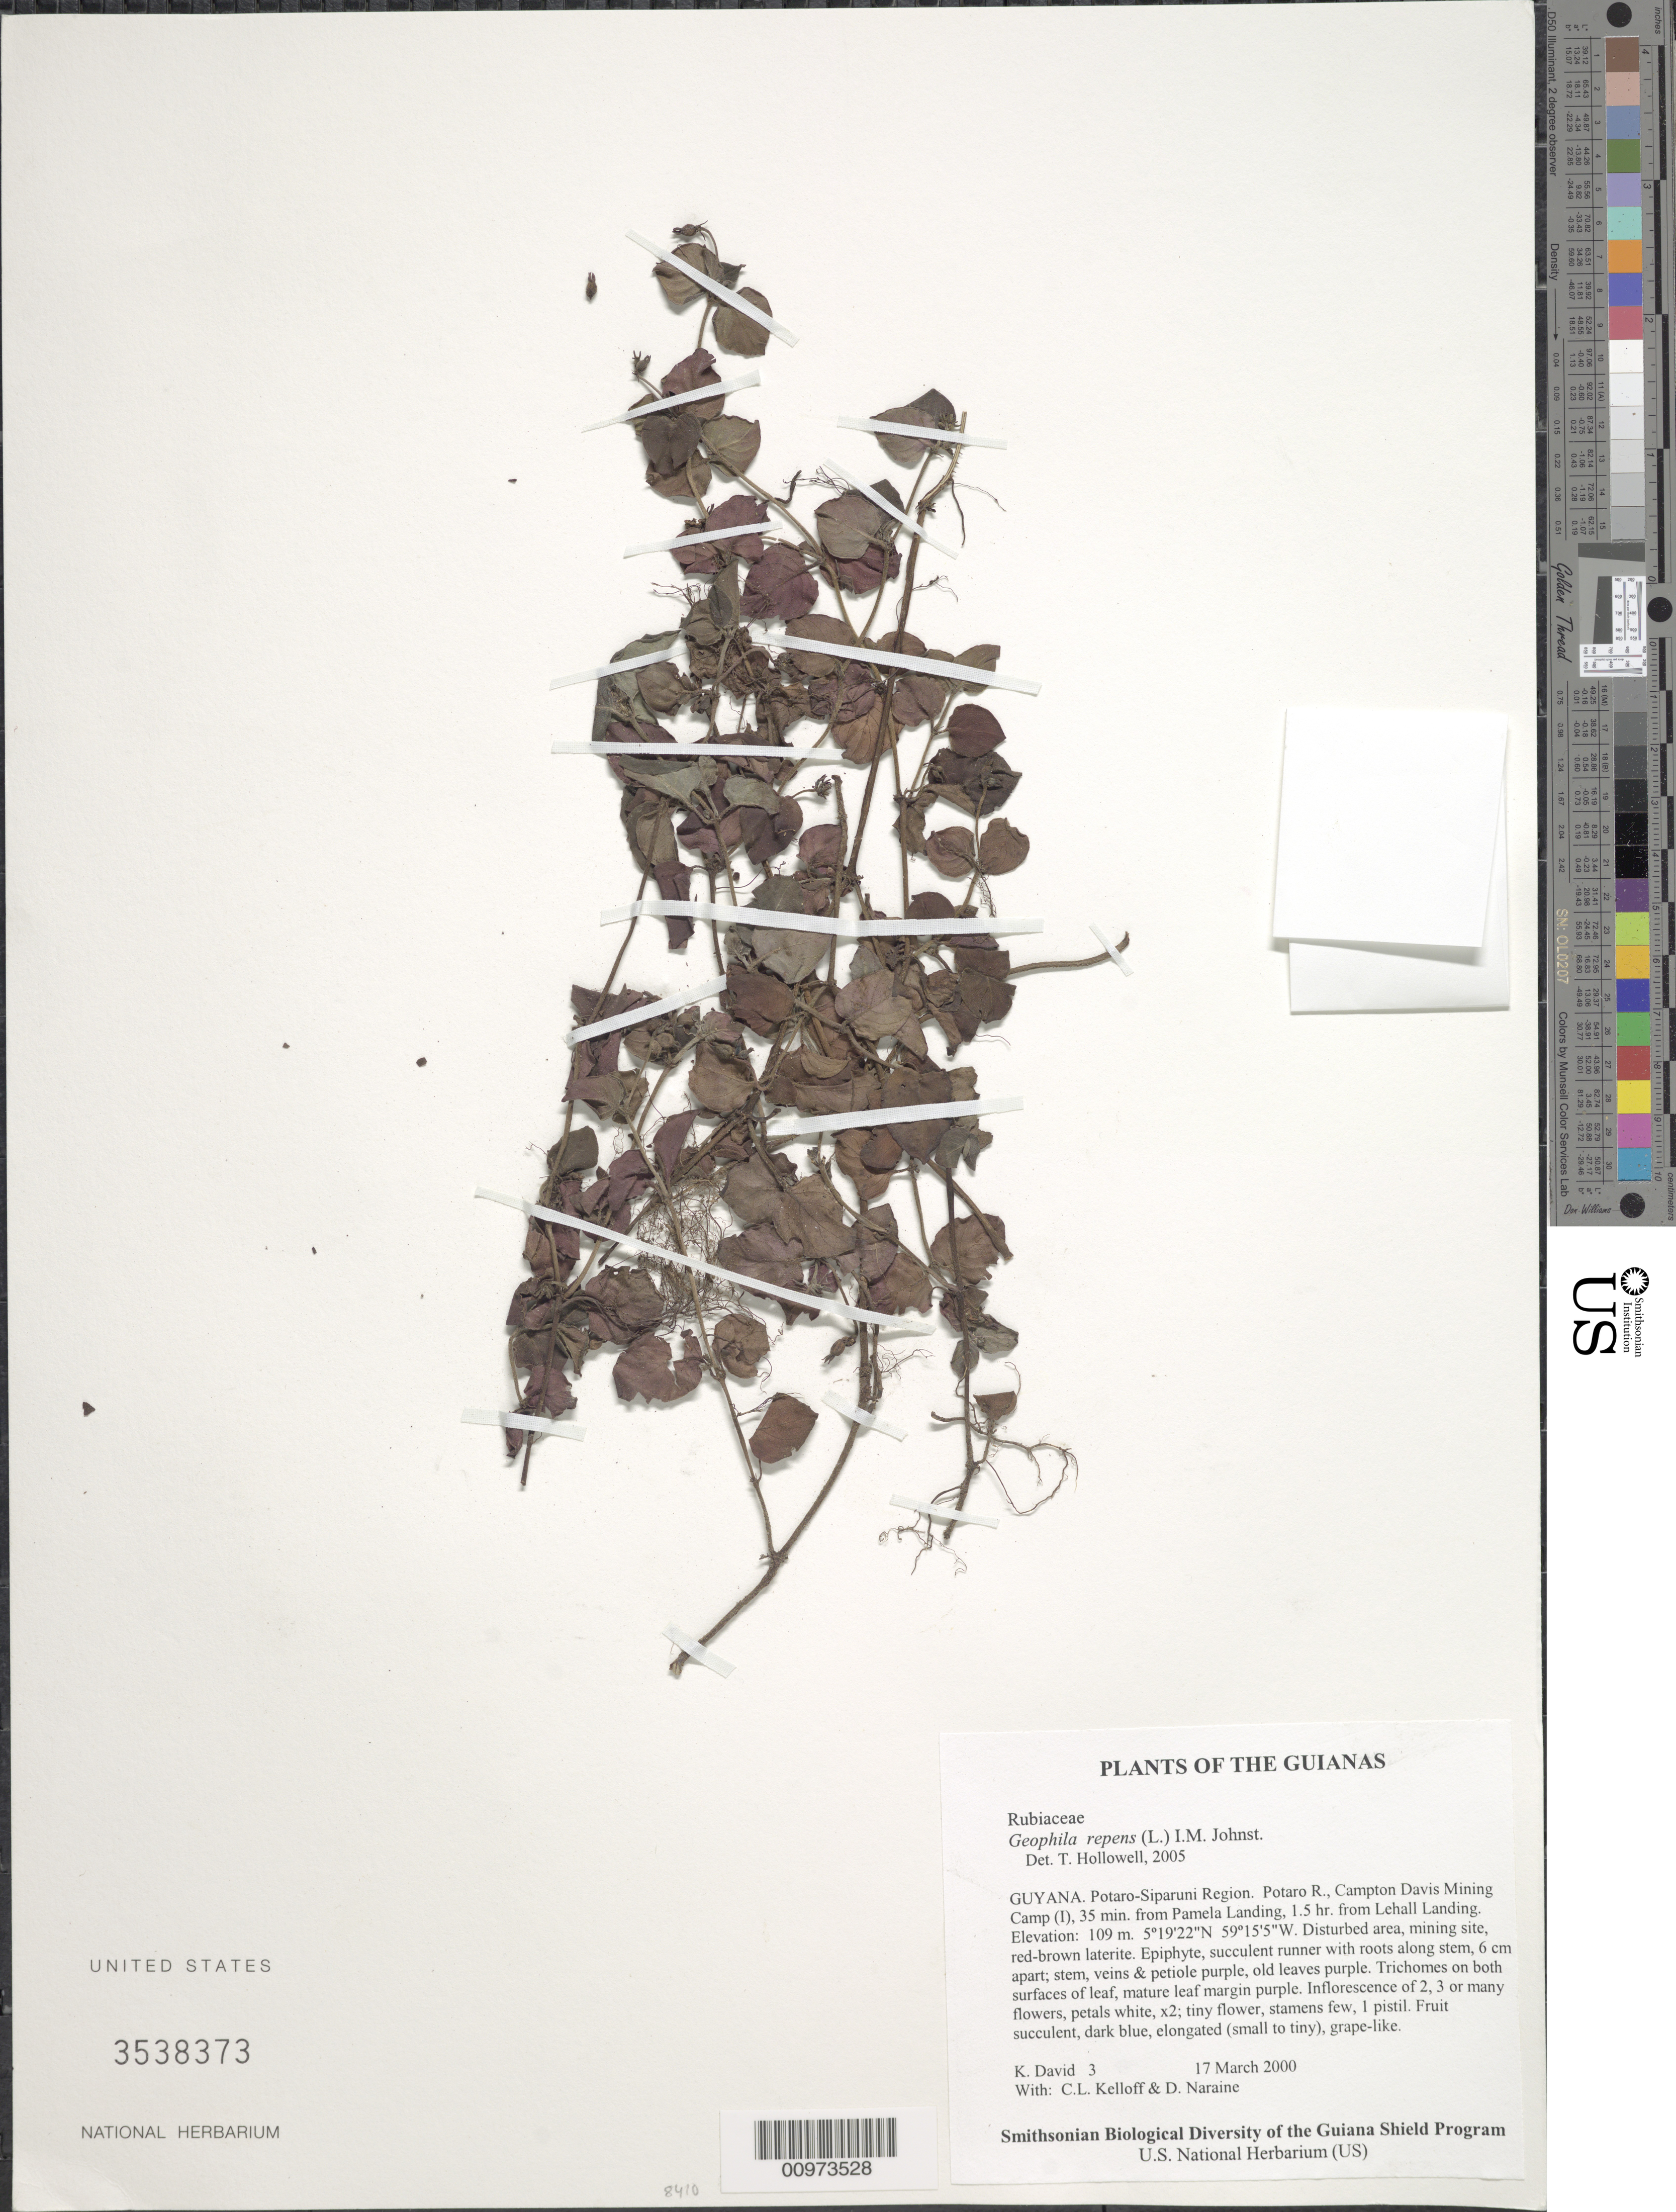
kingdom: Plantae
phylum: Tracheophyta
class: Magnoliopsida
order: Gentianales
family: Rubiaceae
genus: Geophila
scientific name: Geophila repens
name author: (L.) I.M. Johnst.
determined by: Hollowell, T. H., (BOT), Smithsonian Institution - National Museum of Natural History (UNITED STATES)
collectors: K. David, C. L. Kelloff & D. Naraine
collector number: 3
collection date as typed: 17 March 2000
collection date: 2000-03-17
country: Guyana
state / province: Potaro-Siparuni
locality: Potaro R., Campton Davis Mining Camp (I), 35 min. from Pamela Landing, 1.5 hr. from Lehall Landing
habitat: Disturbed area, mining site, red-brown laterite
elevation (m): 109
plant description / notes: Trichomes on both surfaces of leaf, mature leaf margin purple. Inflorescence of 2, 3 or many flowers, petals white, x2; tiny flower, stamens few, 1 pistil. Fruit succulent, dark blue, elongated (small to tiny), grape-like.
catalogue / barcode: US 3538373